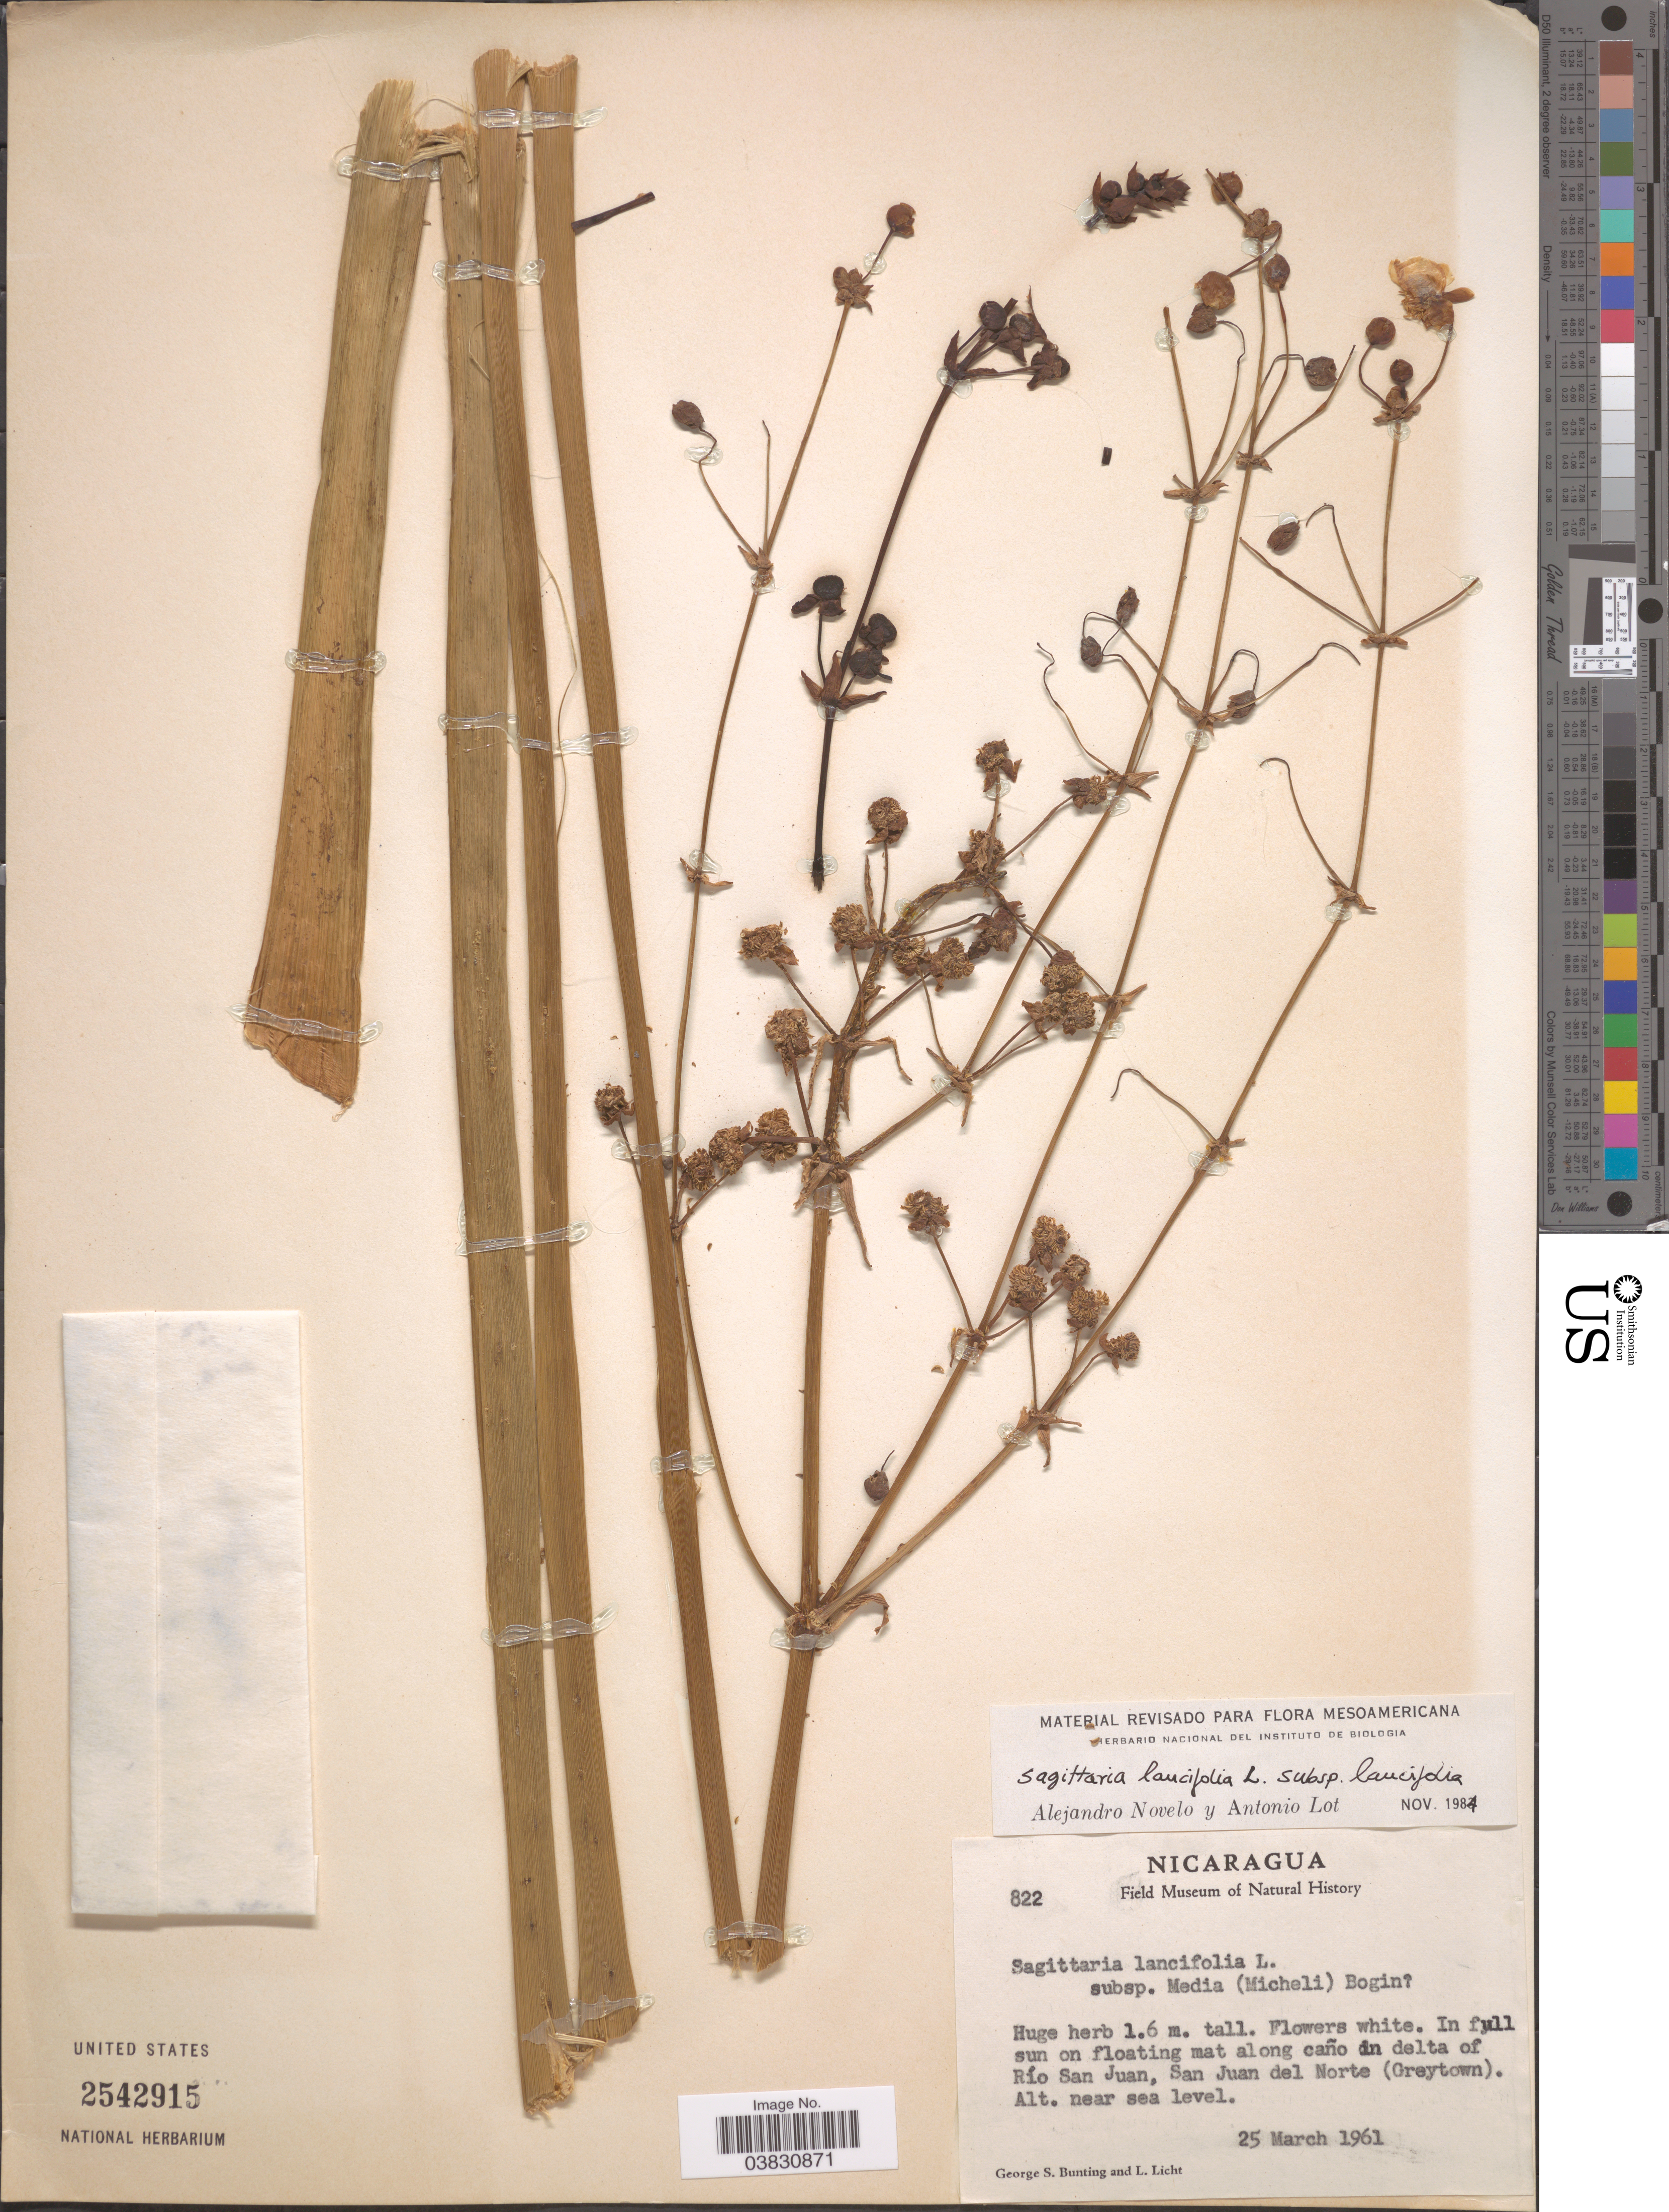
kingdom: Plantae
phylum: Tracheophyta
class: Liliopsida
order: Alismatales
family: Alismataceae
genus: Sagittaria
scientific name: Sagittaria lancifolia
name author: L.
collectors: G. S. Bunting & L. Licht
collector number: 822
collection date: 1961-03-25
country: Nicaragua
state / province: Rio San Juan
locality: In full sun on floating mat along caño in delta of Río San Juan, San Juan del Norte (Greytown).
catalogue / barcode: US 2542915